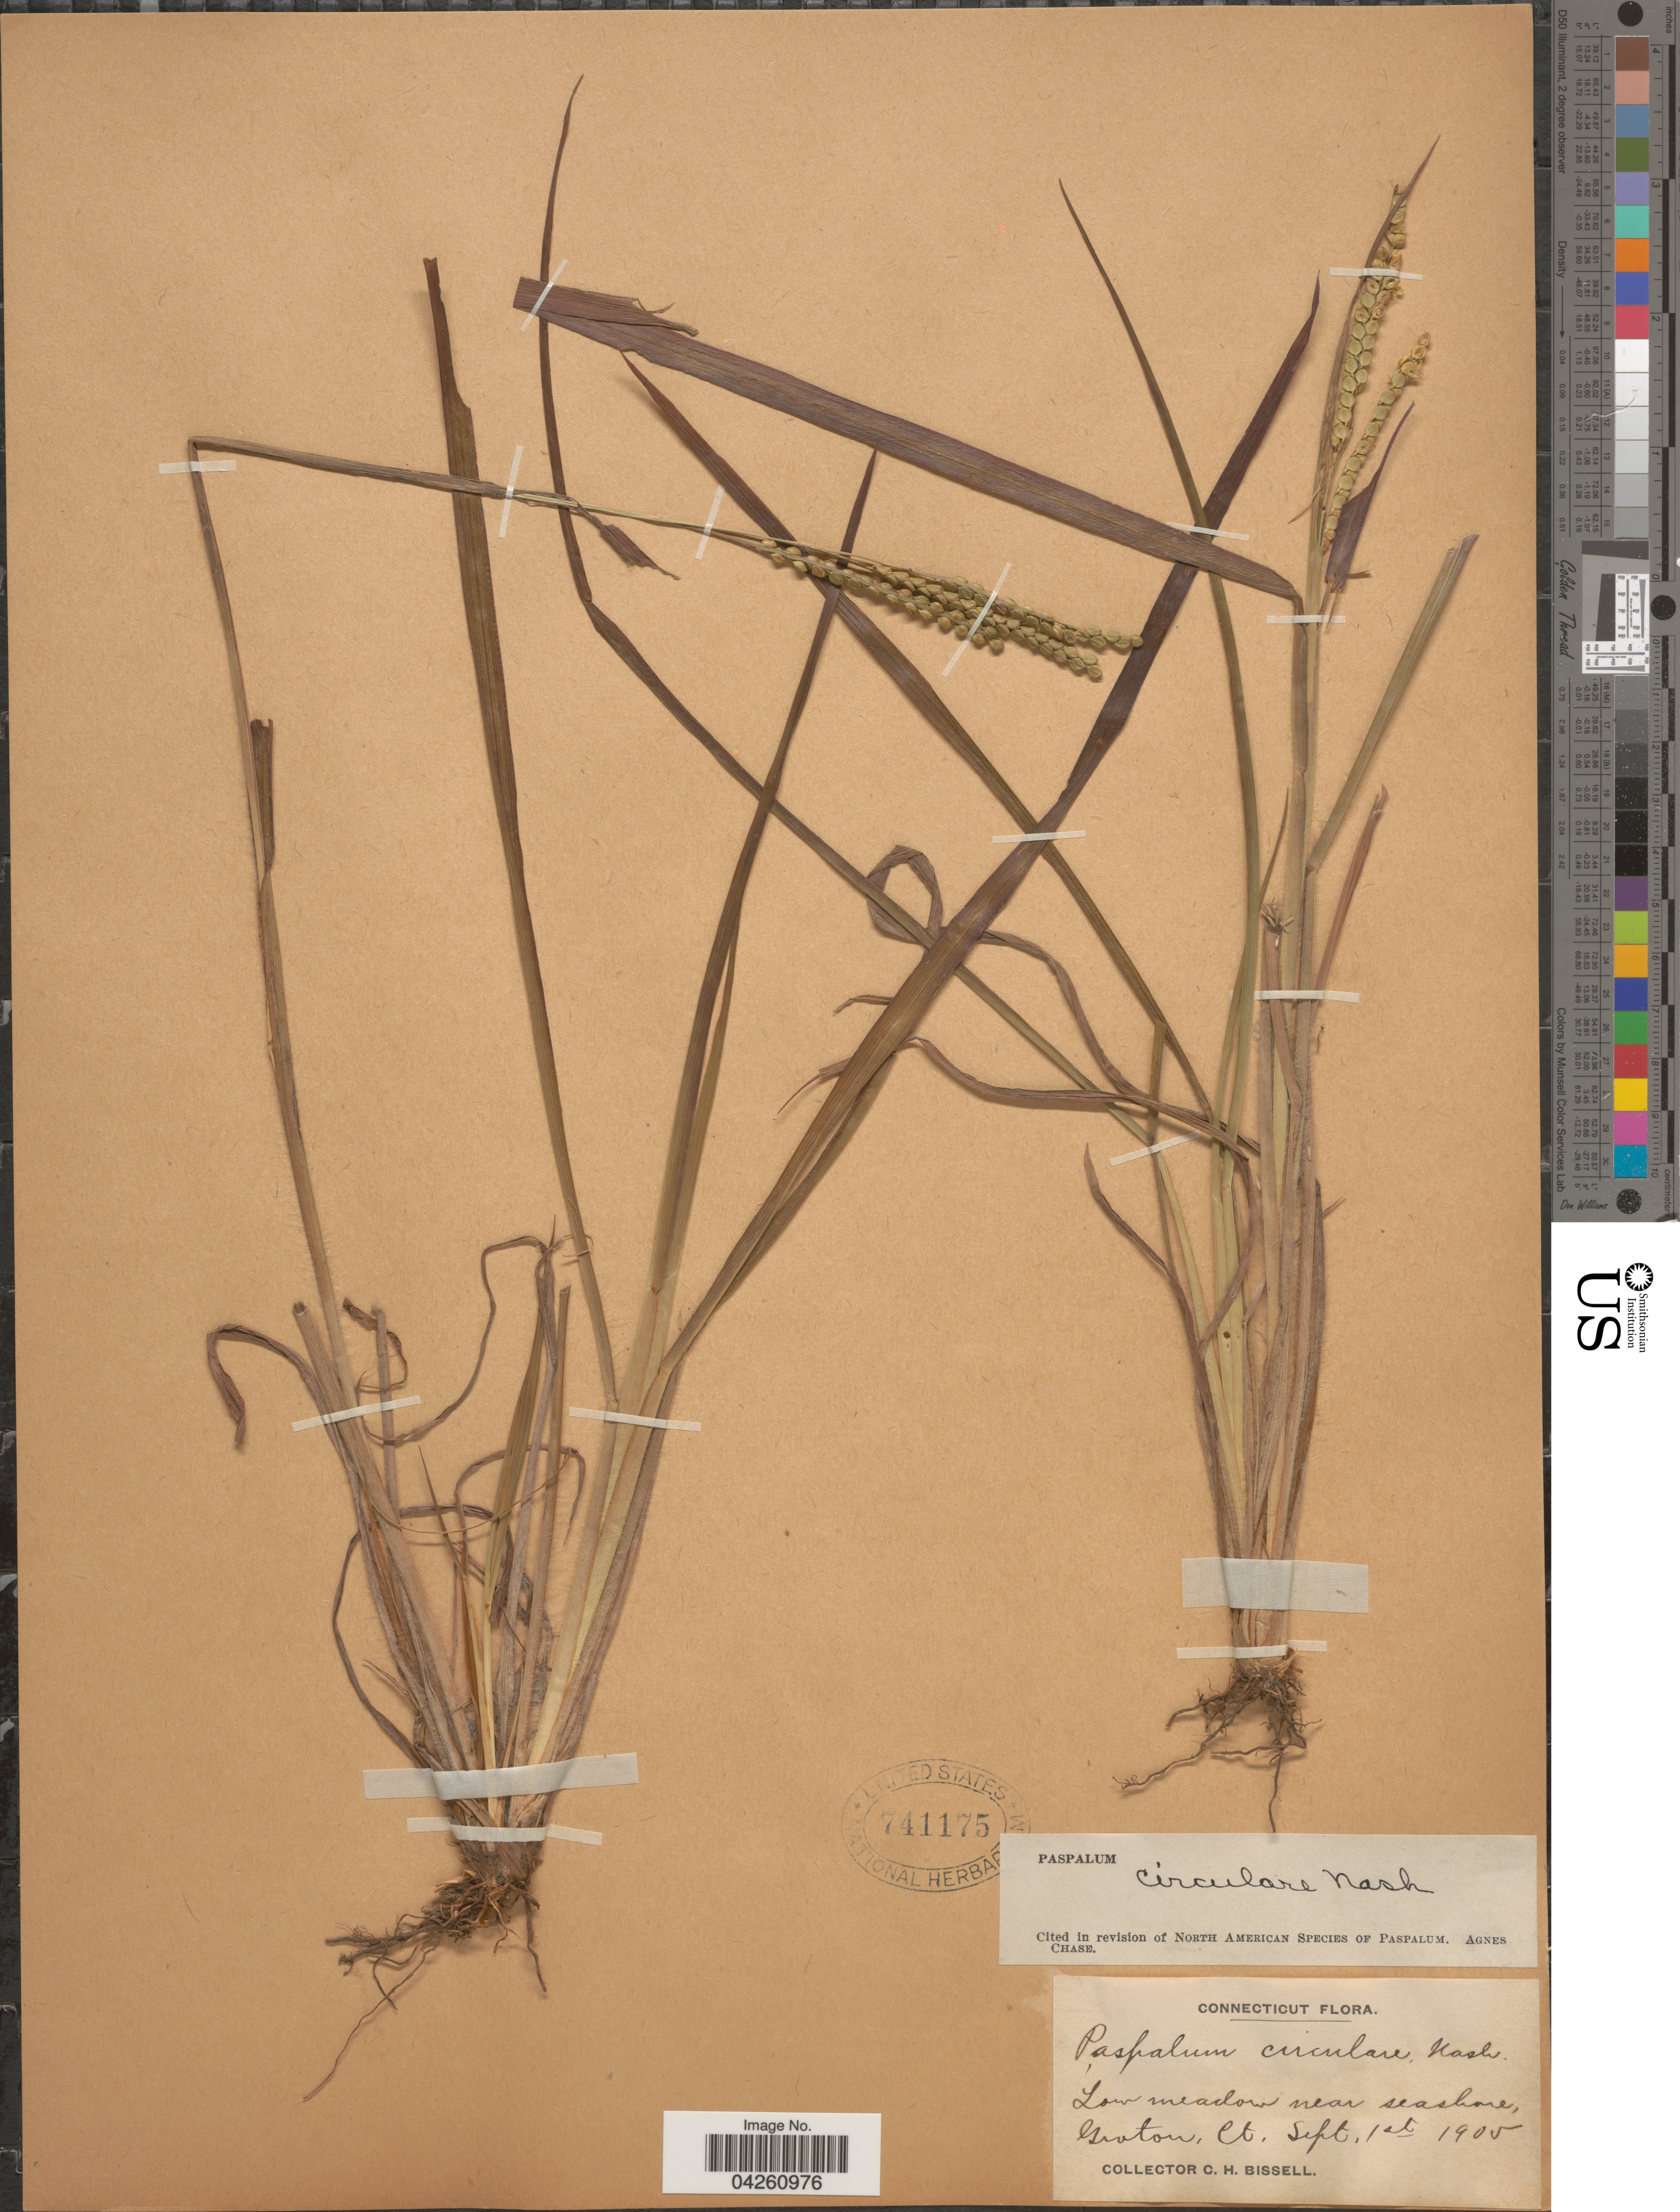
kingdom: Plantae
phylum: Tracheophyta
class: Liliopsida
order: Poales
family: Poaceae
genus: Paspalum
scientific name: Paspalum circulare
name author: Nash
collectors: C. Bissell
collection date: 1905-09-01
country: United States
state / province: Connecticut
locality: Low meadow near seashore, Groton.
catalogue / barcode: US 741175